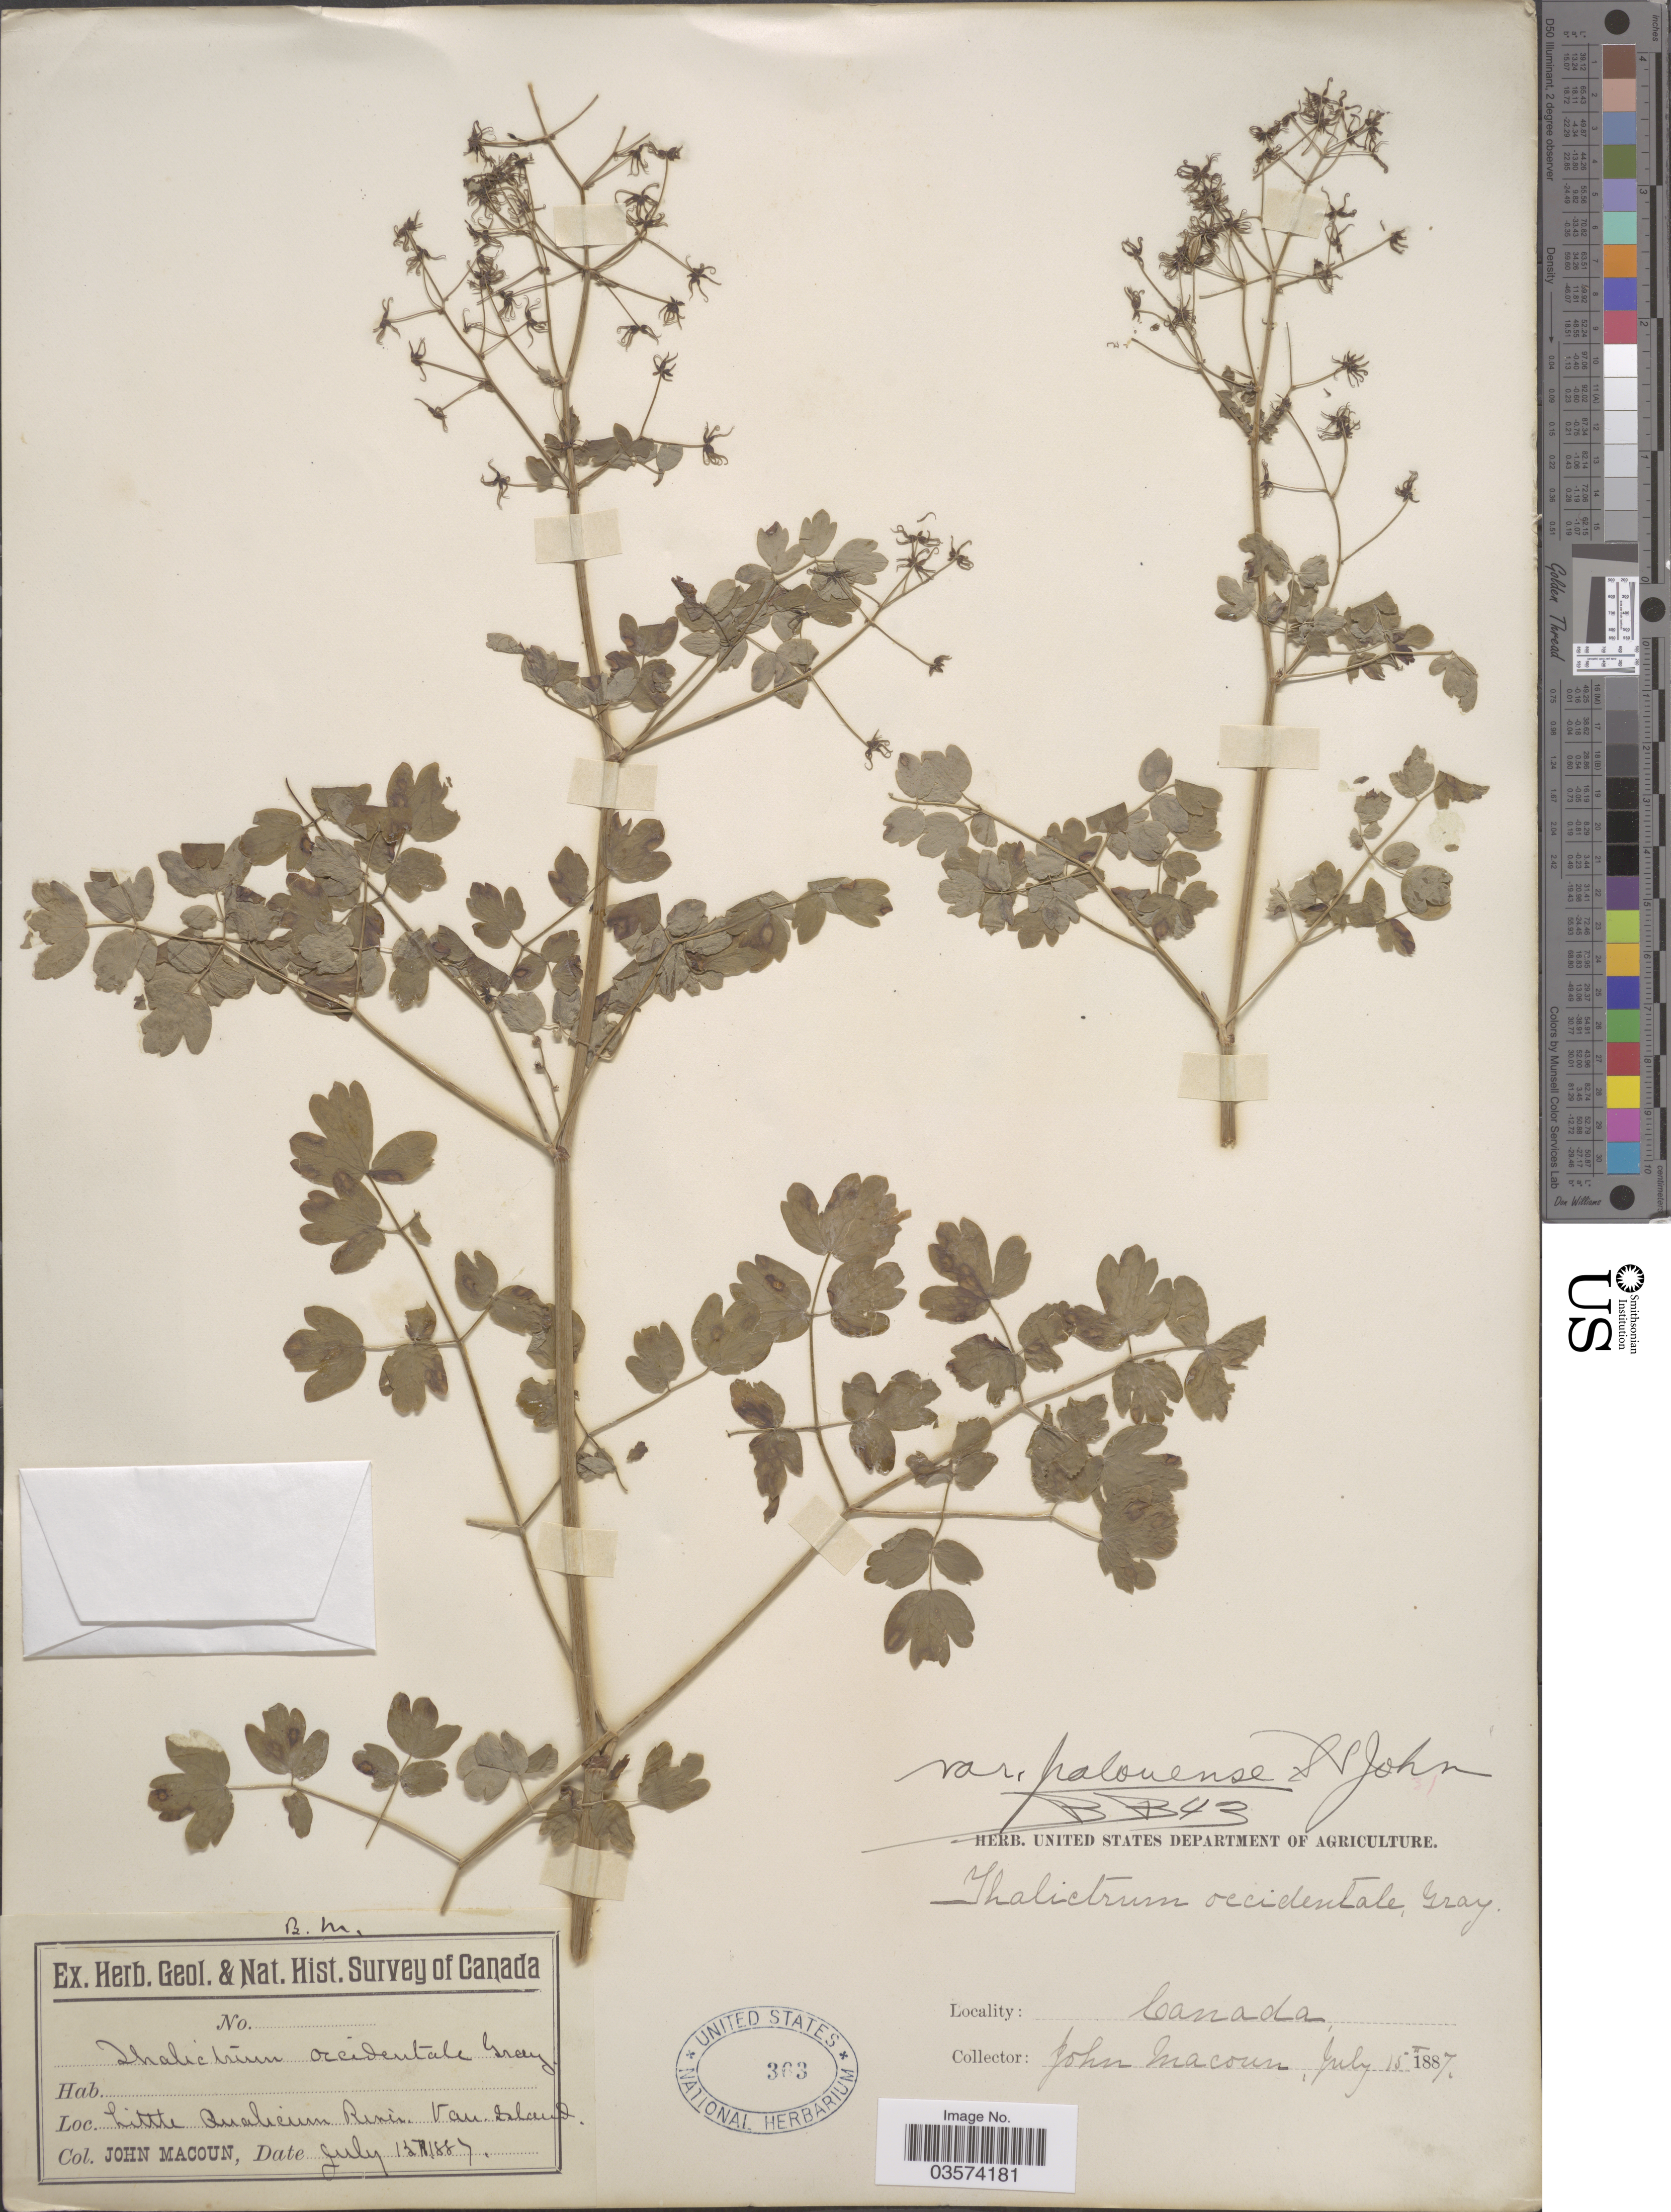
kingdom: Plantae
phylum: Tracheophyta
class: Magnoliopsida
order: Ranunculales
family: Ranunculaceae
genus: Thalictrum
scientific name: Thalictrum occidentale var. palousense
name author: H. St. John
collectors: J. Macoun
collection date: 1887-07-13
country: Canada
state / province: British Columbia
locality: Little Qualicum River. Van. (Vancouver) Island.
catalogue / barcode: US 363